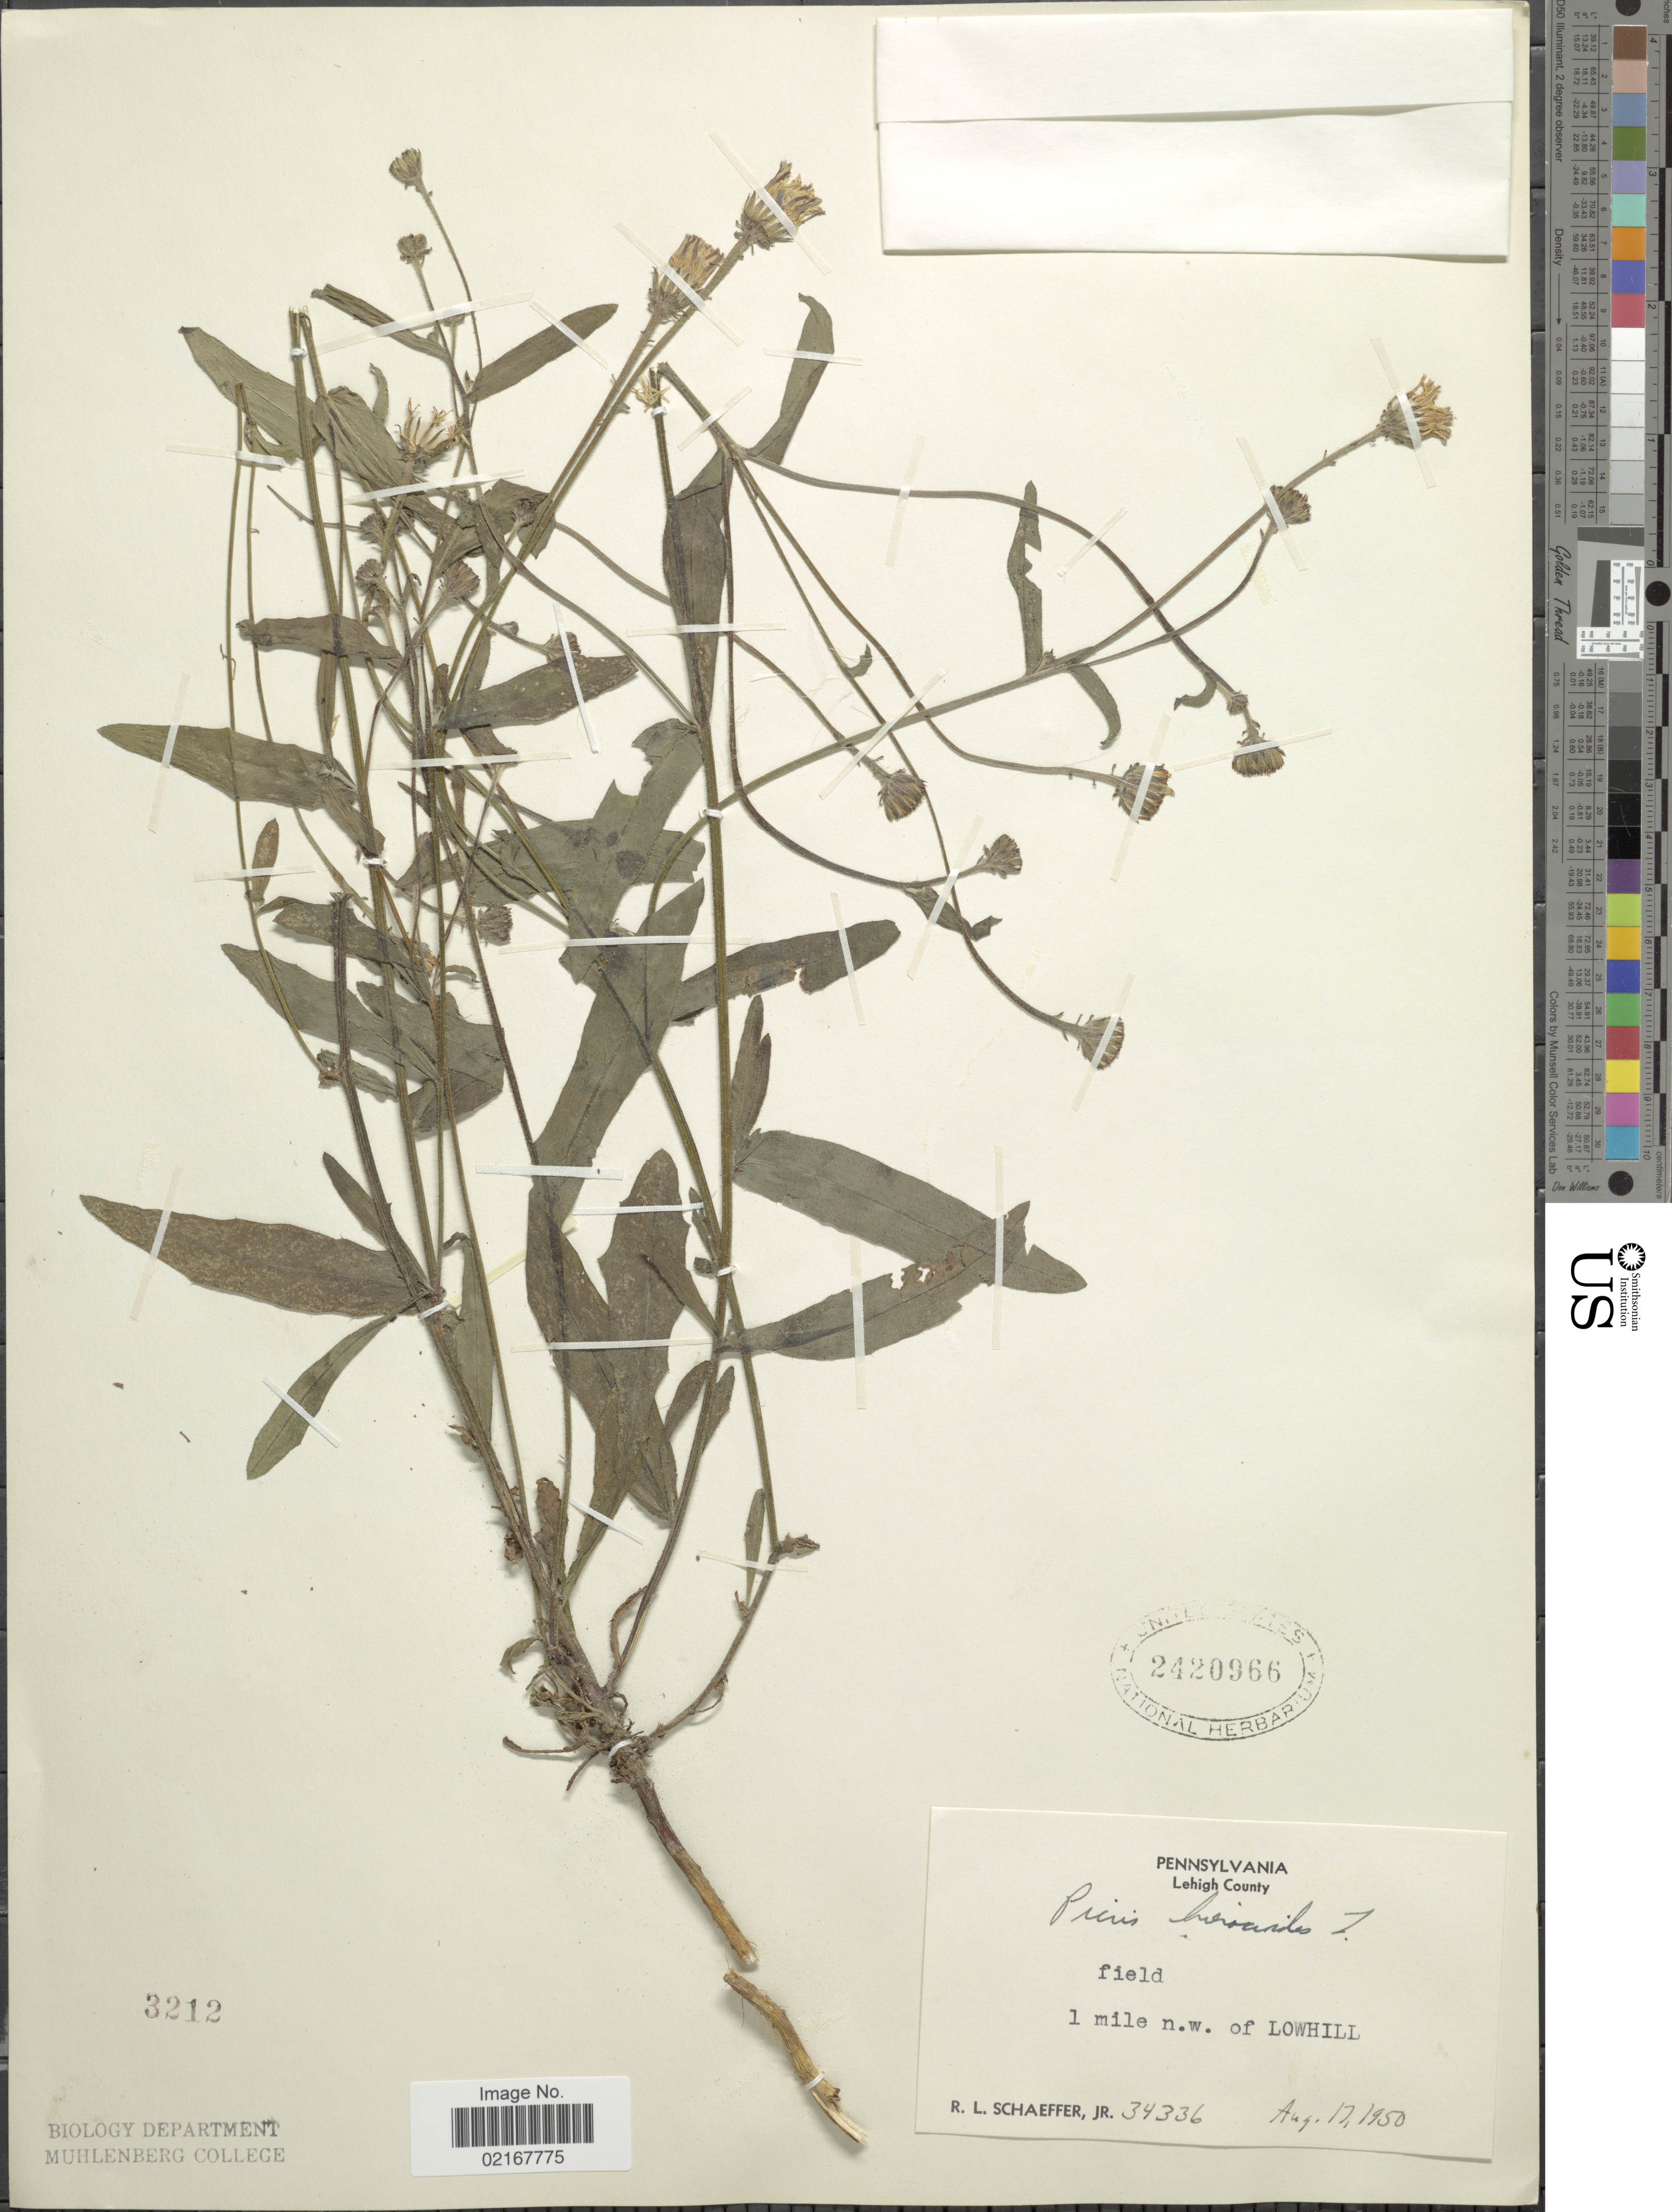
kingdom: Plantae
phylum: Tracheophyta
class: Magnoliopsida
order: Asterales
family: Asteraceae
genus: Picris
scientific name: Picris hieracioides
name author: L.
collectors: R. L. Schaeffer Jr.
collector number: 34336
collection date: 1950-08-17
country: United States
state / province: Pennsylvania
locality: Lehigh County, 1 mile n.w. of Lowhill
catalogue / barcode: US 2420966